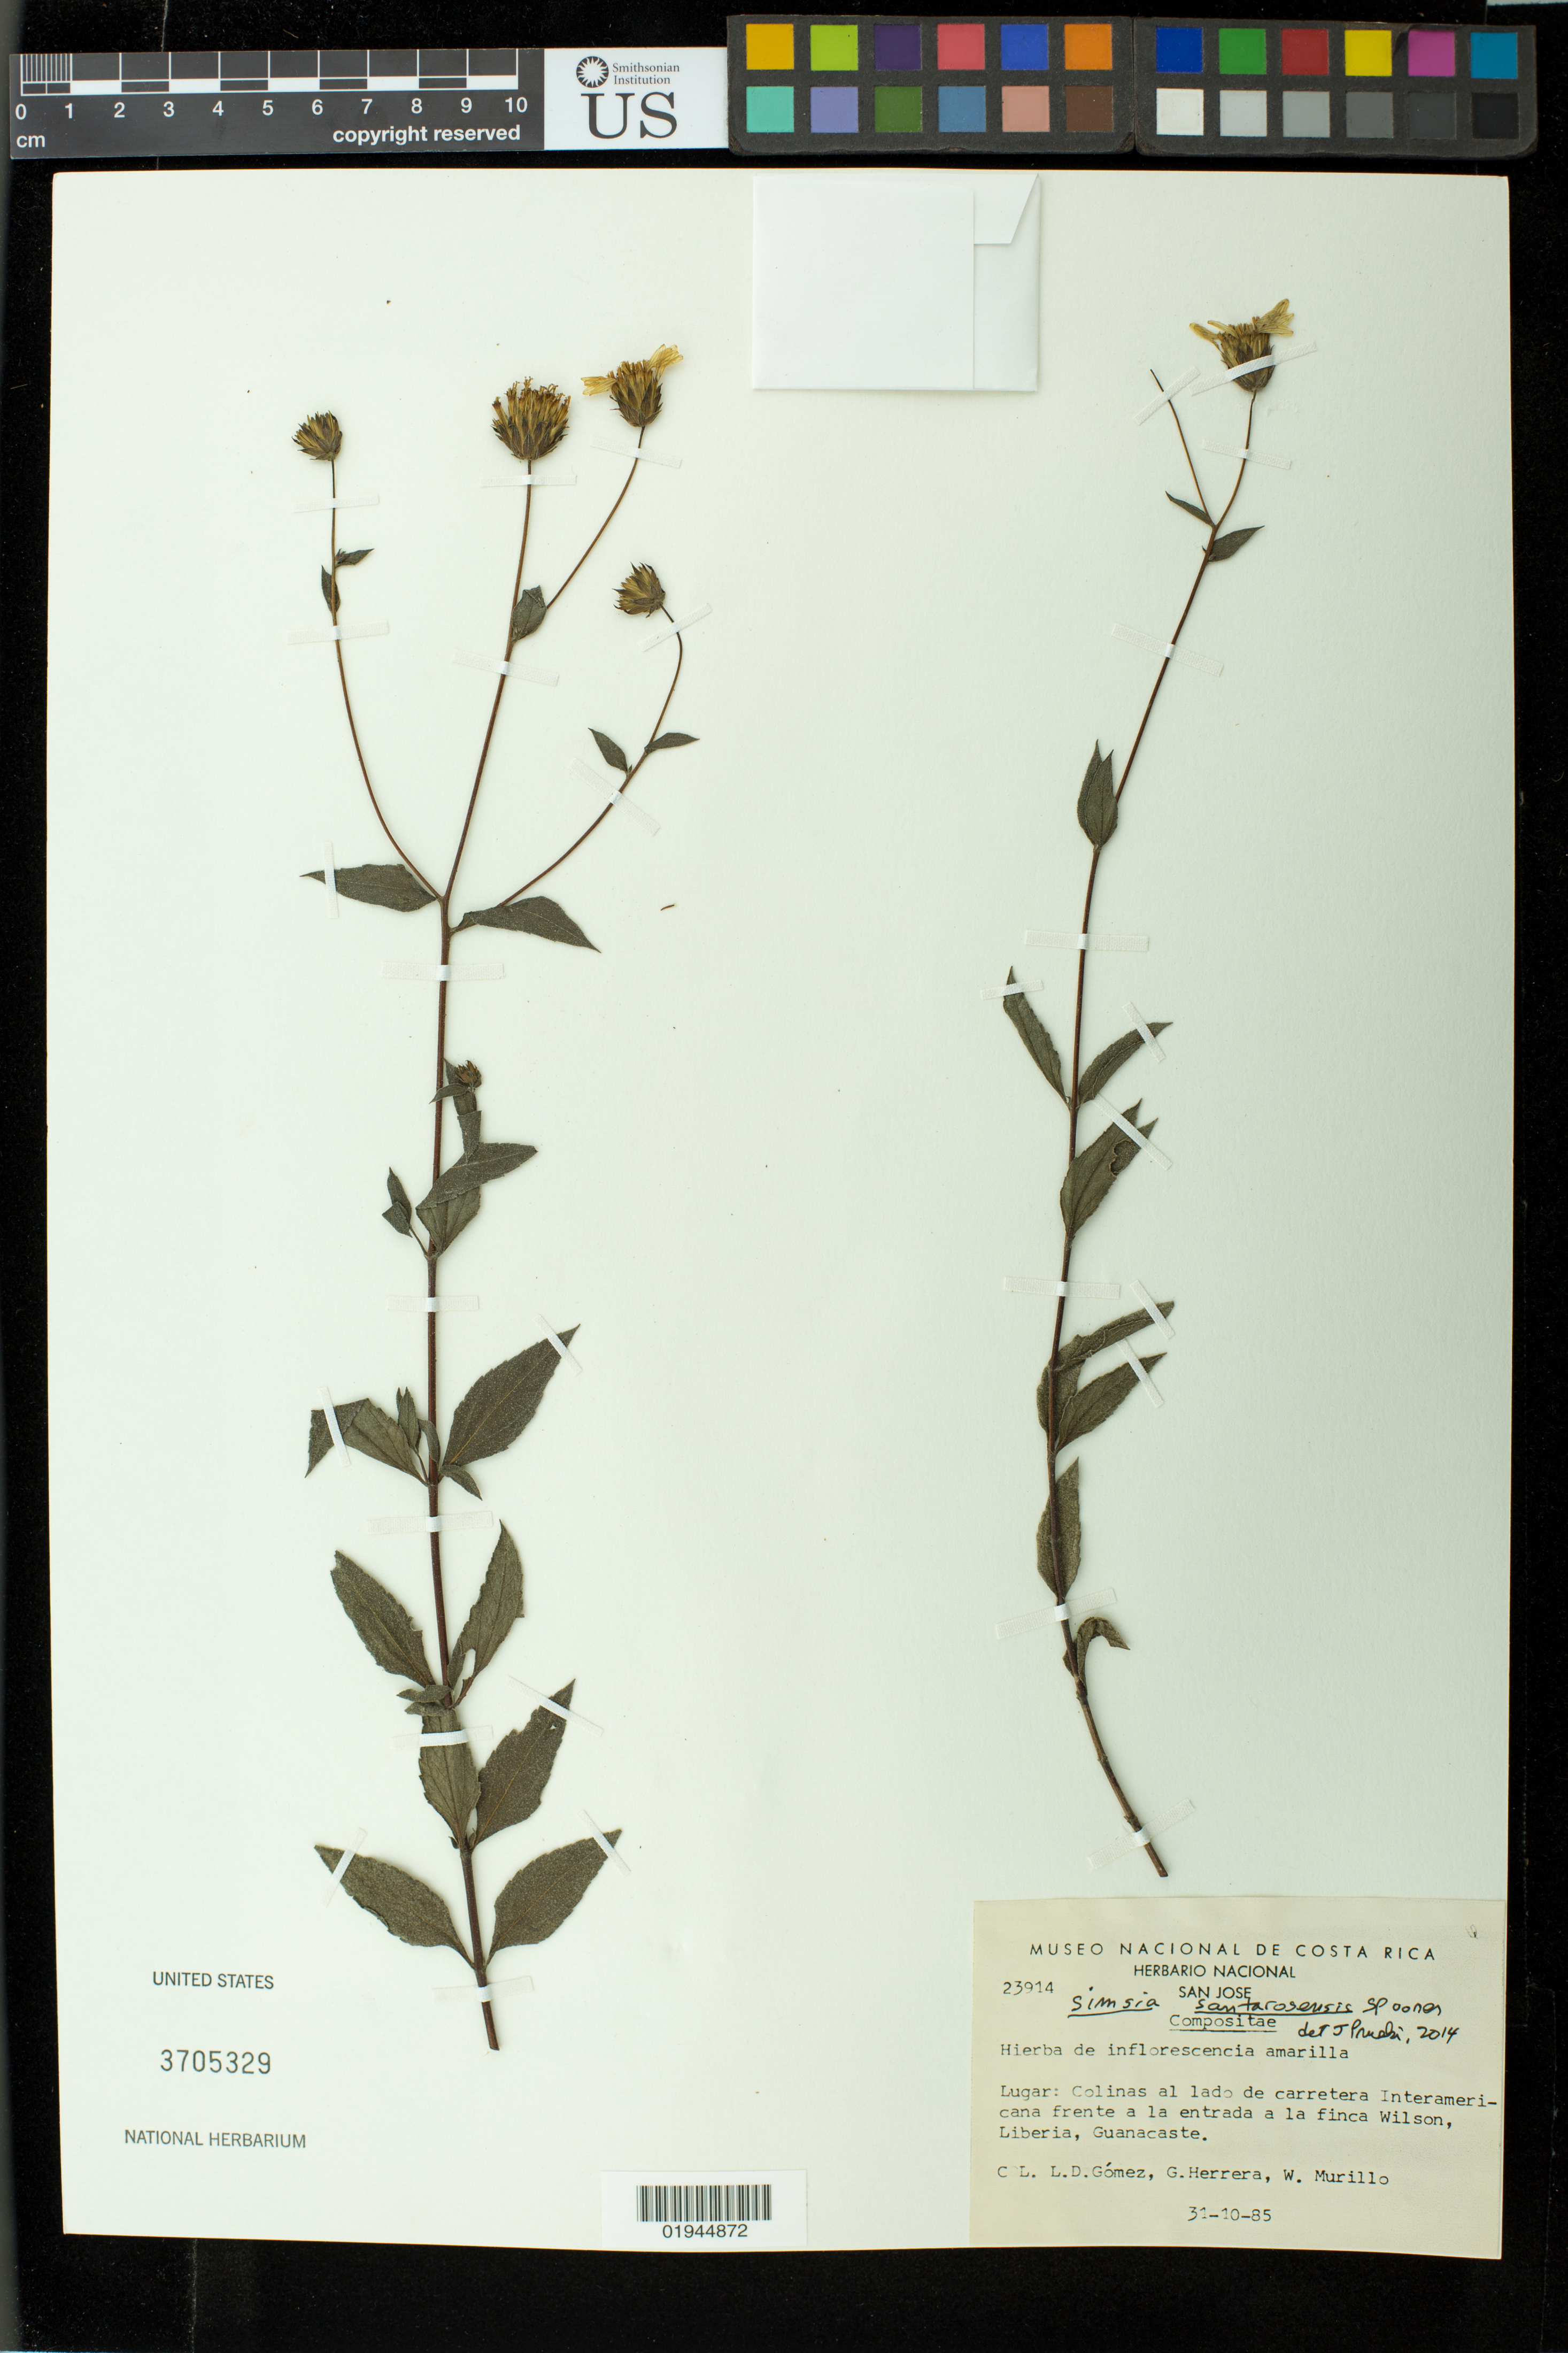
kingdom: Plantae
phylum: Tracheophyta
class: Magnoliopsida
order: Asterales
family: Asteraceae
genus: Simsia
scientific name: Simsia santarosensis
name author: D.M. Spooner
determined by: Pruski, J. F.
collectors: L. D. Gómez, G. Herrera & W. Murillo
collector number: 23914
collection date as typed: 31 Oct 1985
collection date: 1985-10-31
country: Costa Rica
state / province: Guanacaste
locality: Colinas al lado de carretera Interamericana frente a la entrada a la finca Wilson, Liveria, Guanacaste.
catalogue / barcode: US 3705329